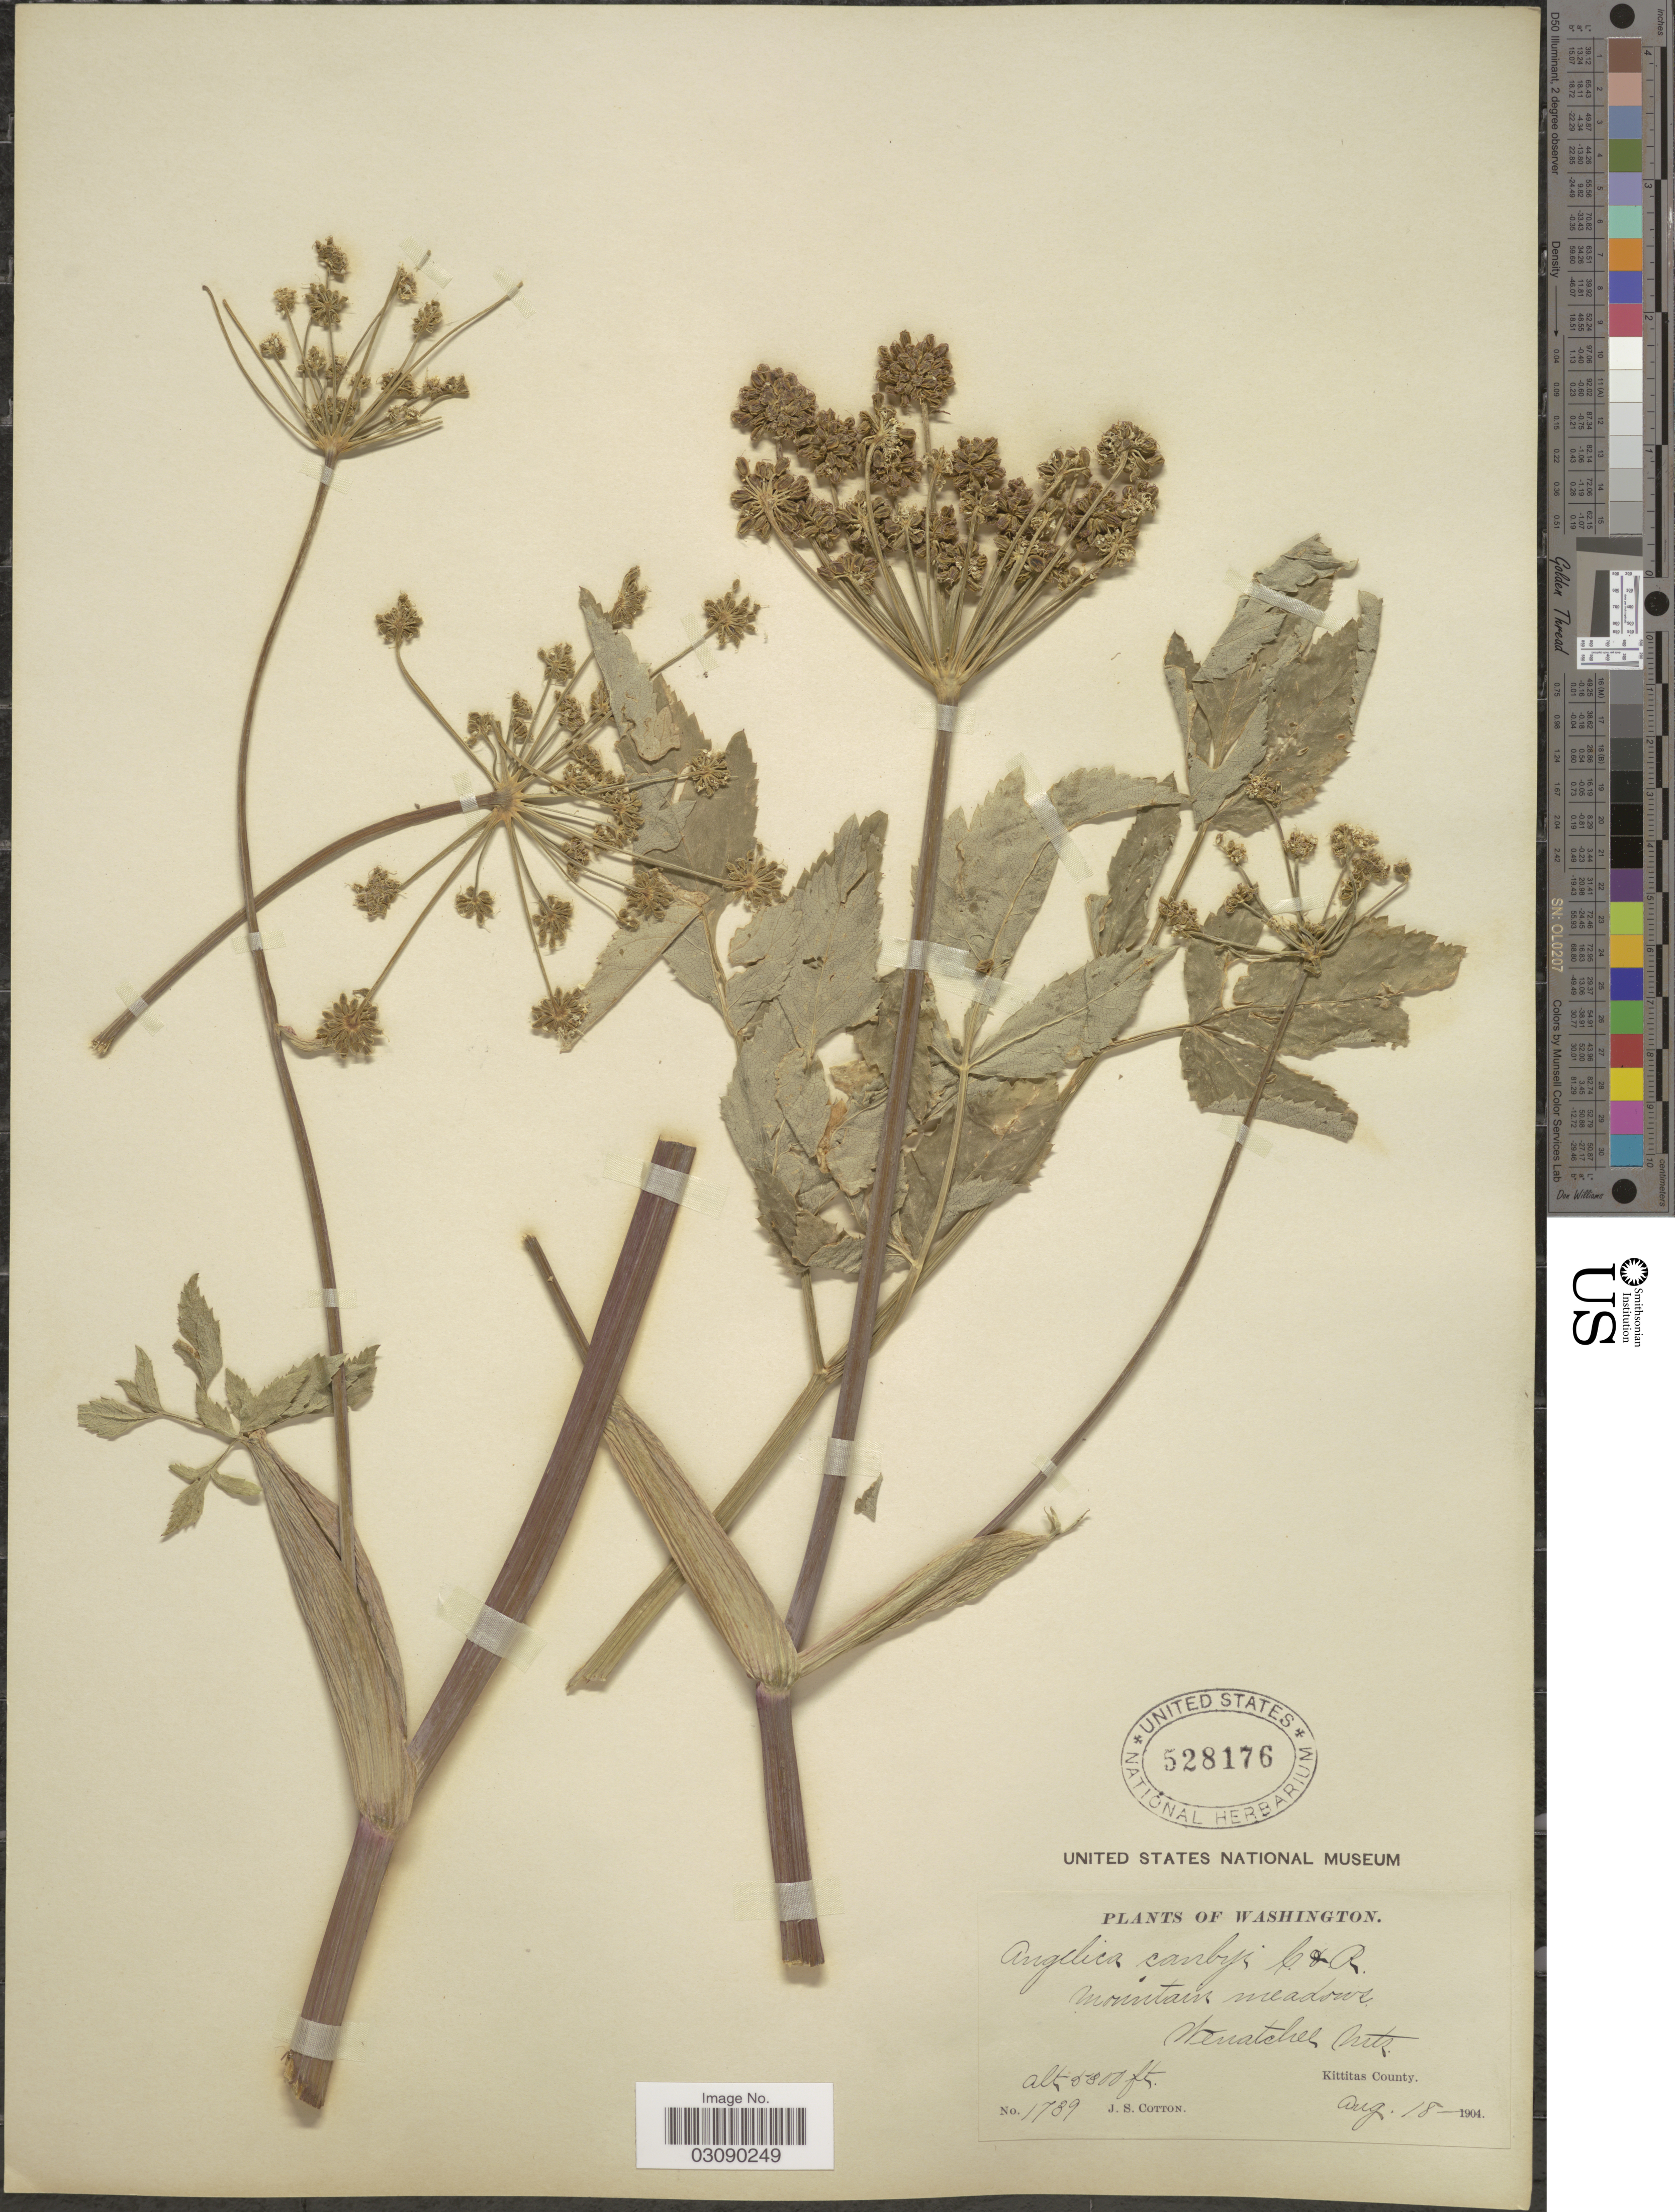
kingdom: Plantae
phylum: Tracheophyta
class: Magnoliopsida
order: Apiales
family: Apiaceae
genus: Angelica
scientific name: Angelica canbyi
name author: J.M. Coult. & Rose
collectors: J. S. Cotton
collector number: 1739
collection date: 1904-08-18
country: United States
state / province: Washington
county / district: Kittitas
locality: Mountain meadows. Wenatchee Mts. Kittitas County.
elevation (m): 1615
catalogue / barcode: US 528176